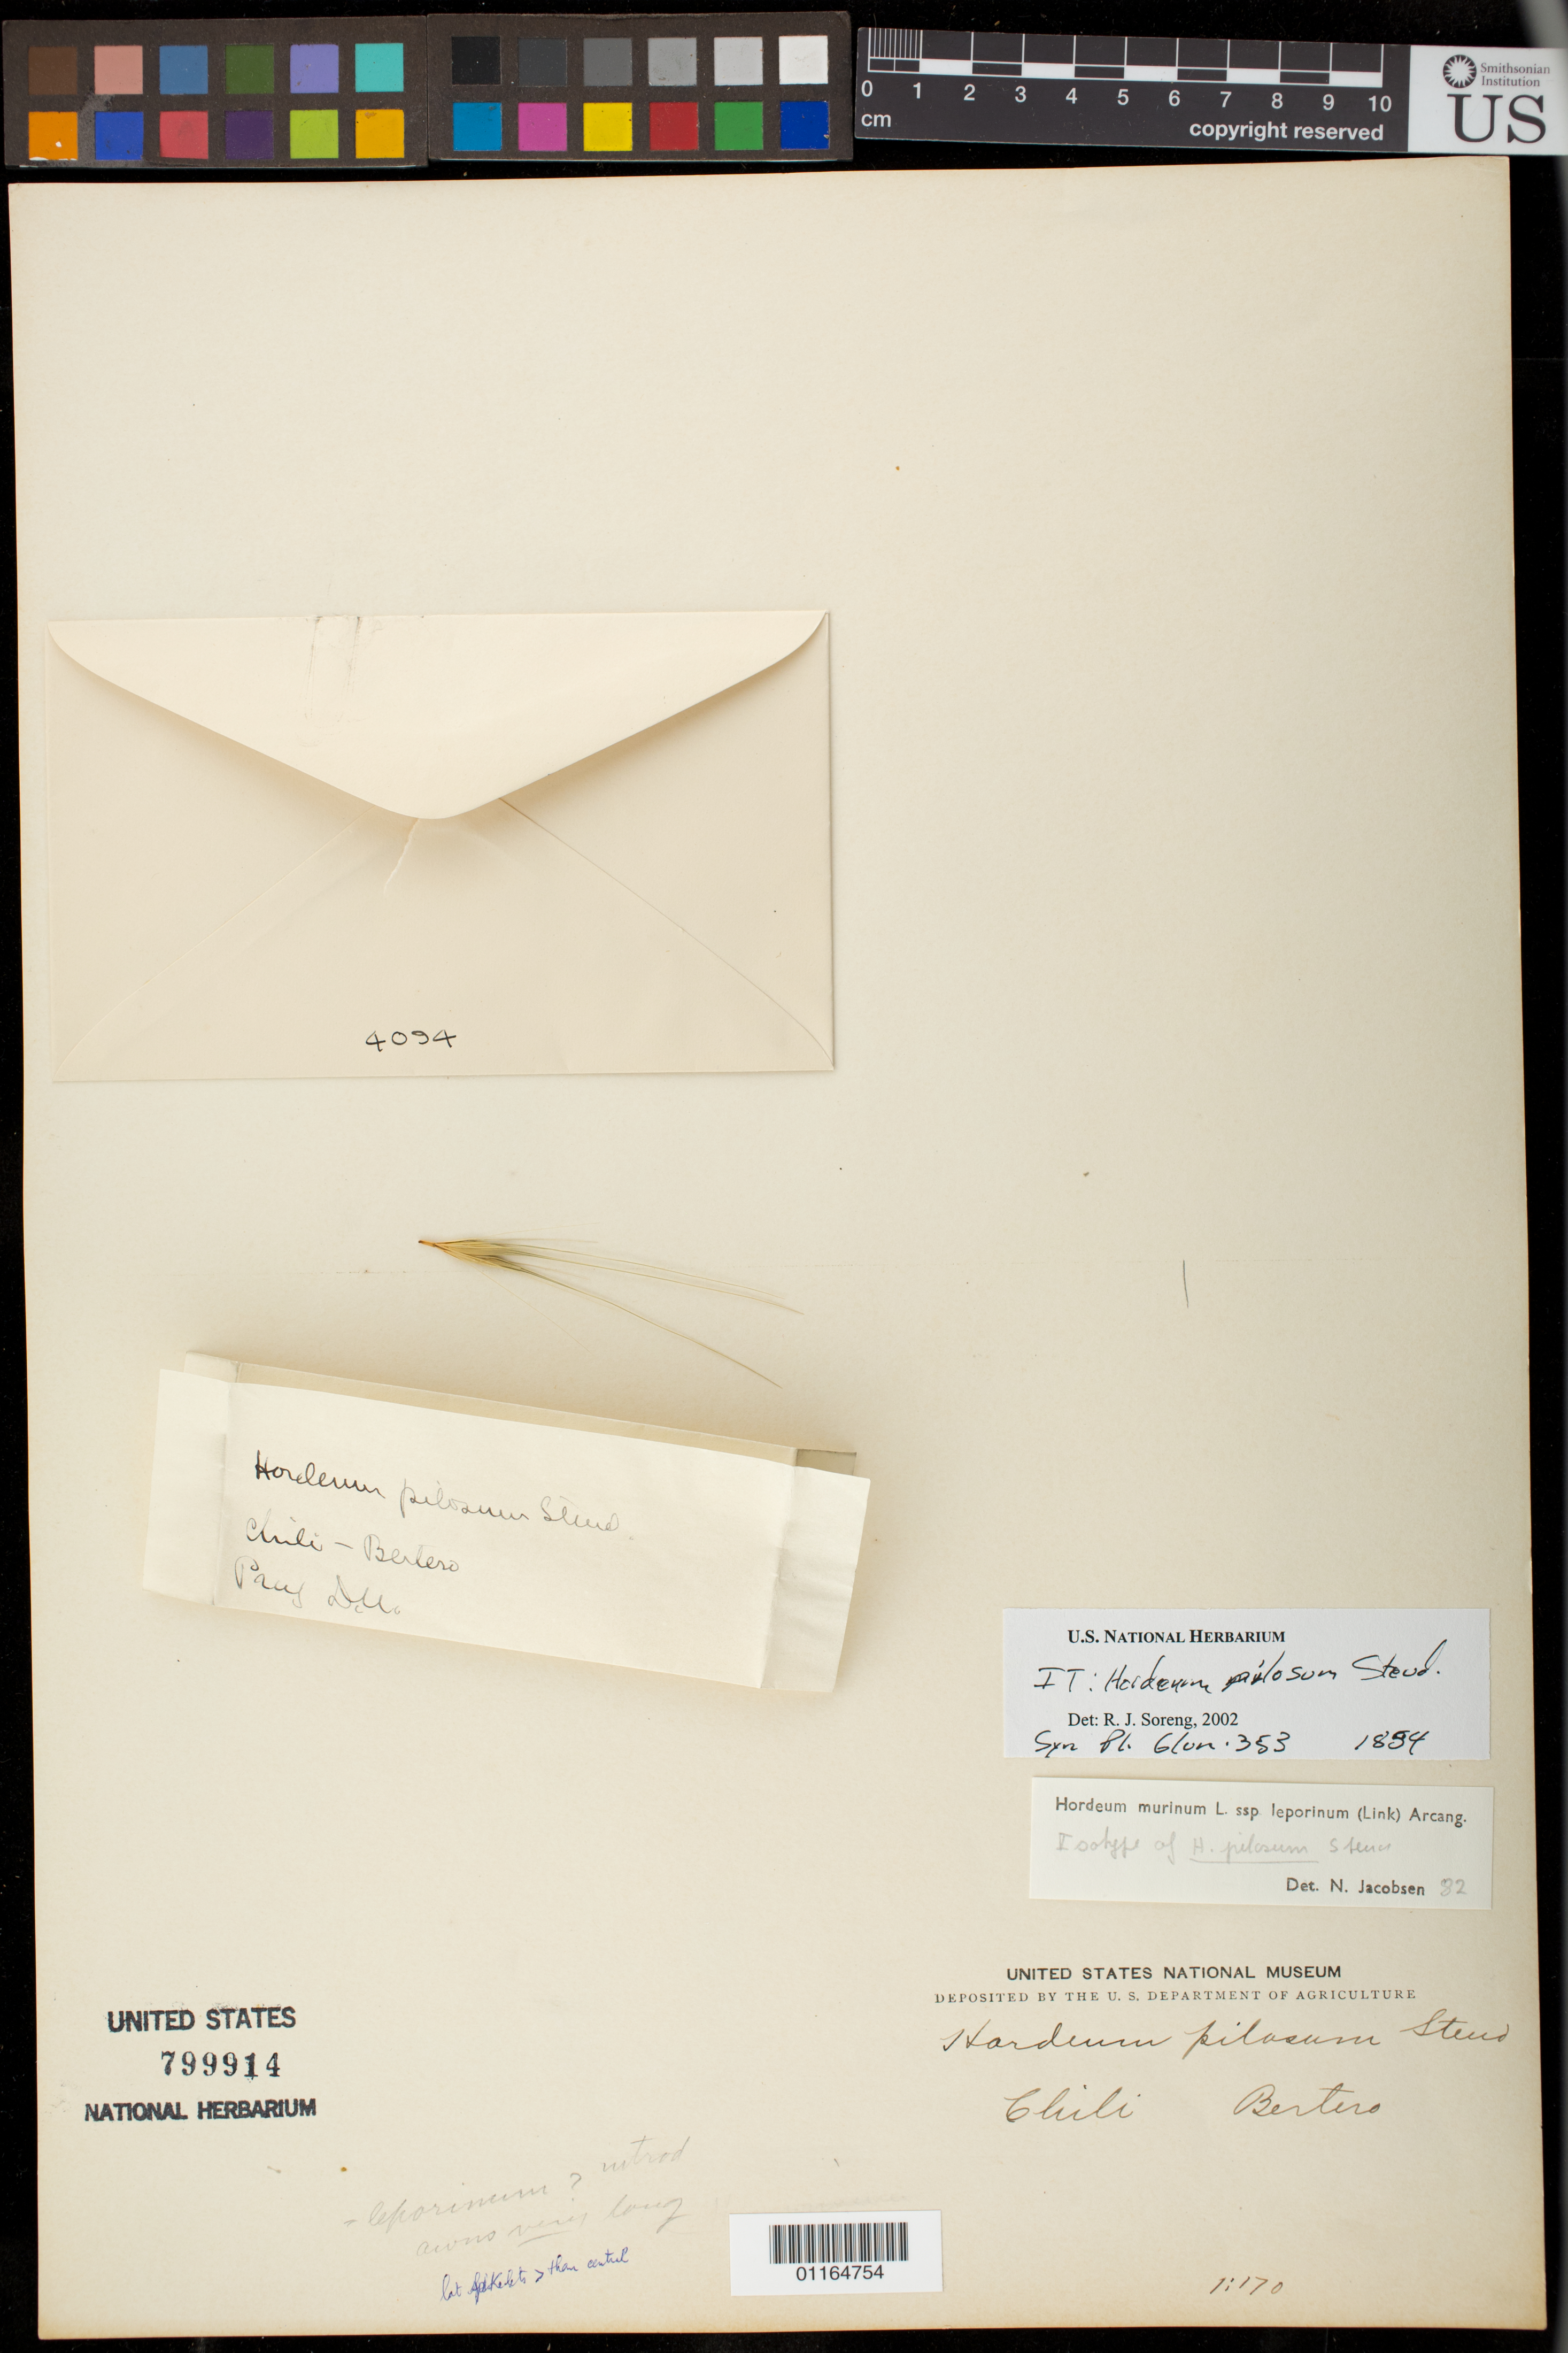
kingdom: Plantae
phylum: Tracheophyta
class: Liliopsida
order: Poales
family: Poaceae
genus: Hordeum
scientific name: Hordeum pilosum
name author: Steud.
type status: Isotype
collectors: C. L. G. Bertero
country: Chile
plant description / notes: Fragmentary material of type specimen ex herb. unknown (illegible; Prague?)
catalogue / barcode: US 799914